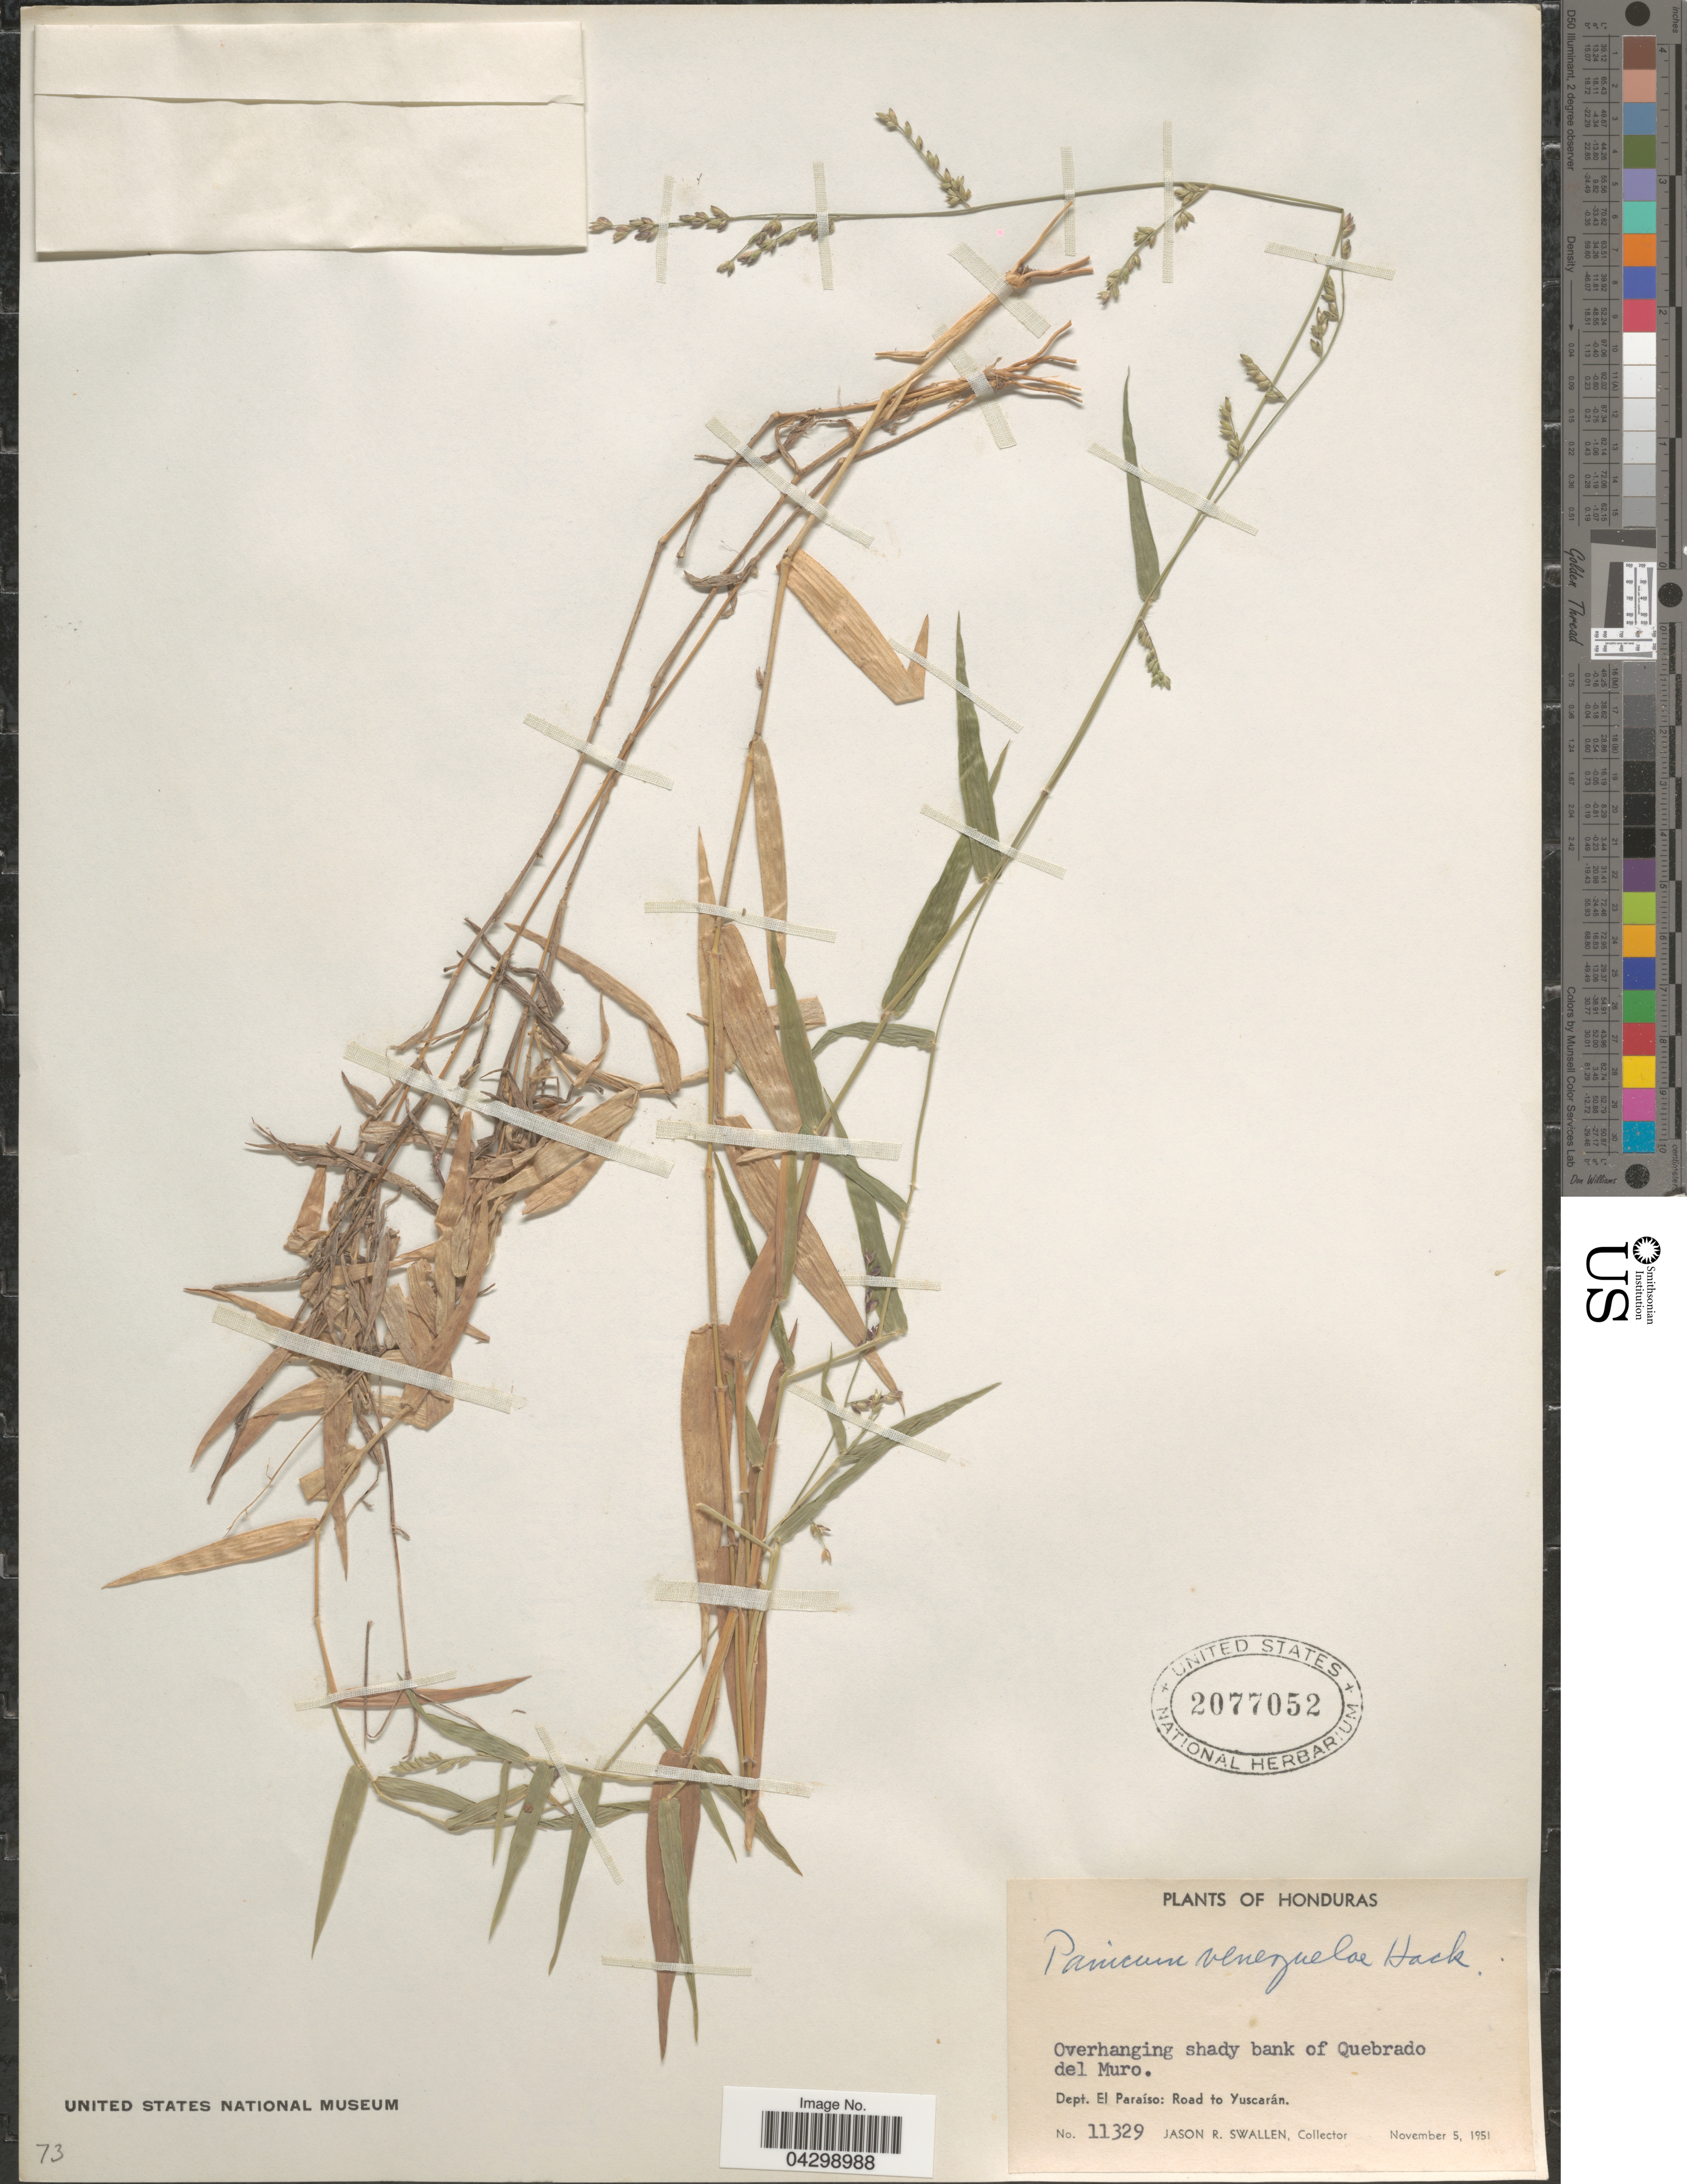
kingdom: Plantae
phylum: Tracheophyta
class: Liliopsida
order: Poales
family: Poaceae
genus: Panicum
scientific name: Panicum venezuelae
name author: Hack.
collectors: J. R. Swallen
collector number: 11329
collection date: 1951-11-05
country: Honduras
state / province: El Paraiso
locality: Overhanging shady bank of Quebrado del Muro. Dept. El Paraíso: Road to Yuscarán.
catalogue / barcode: US 2077052